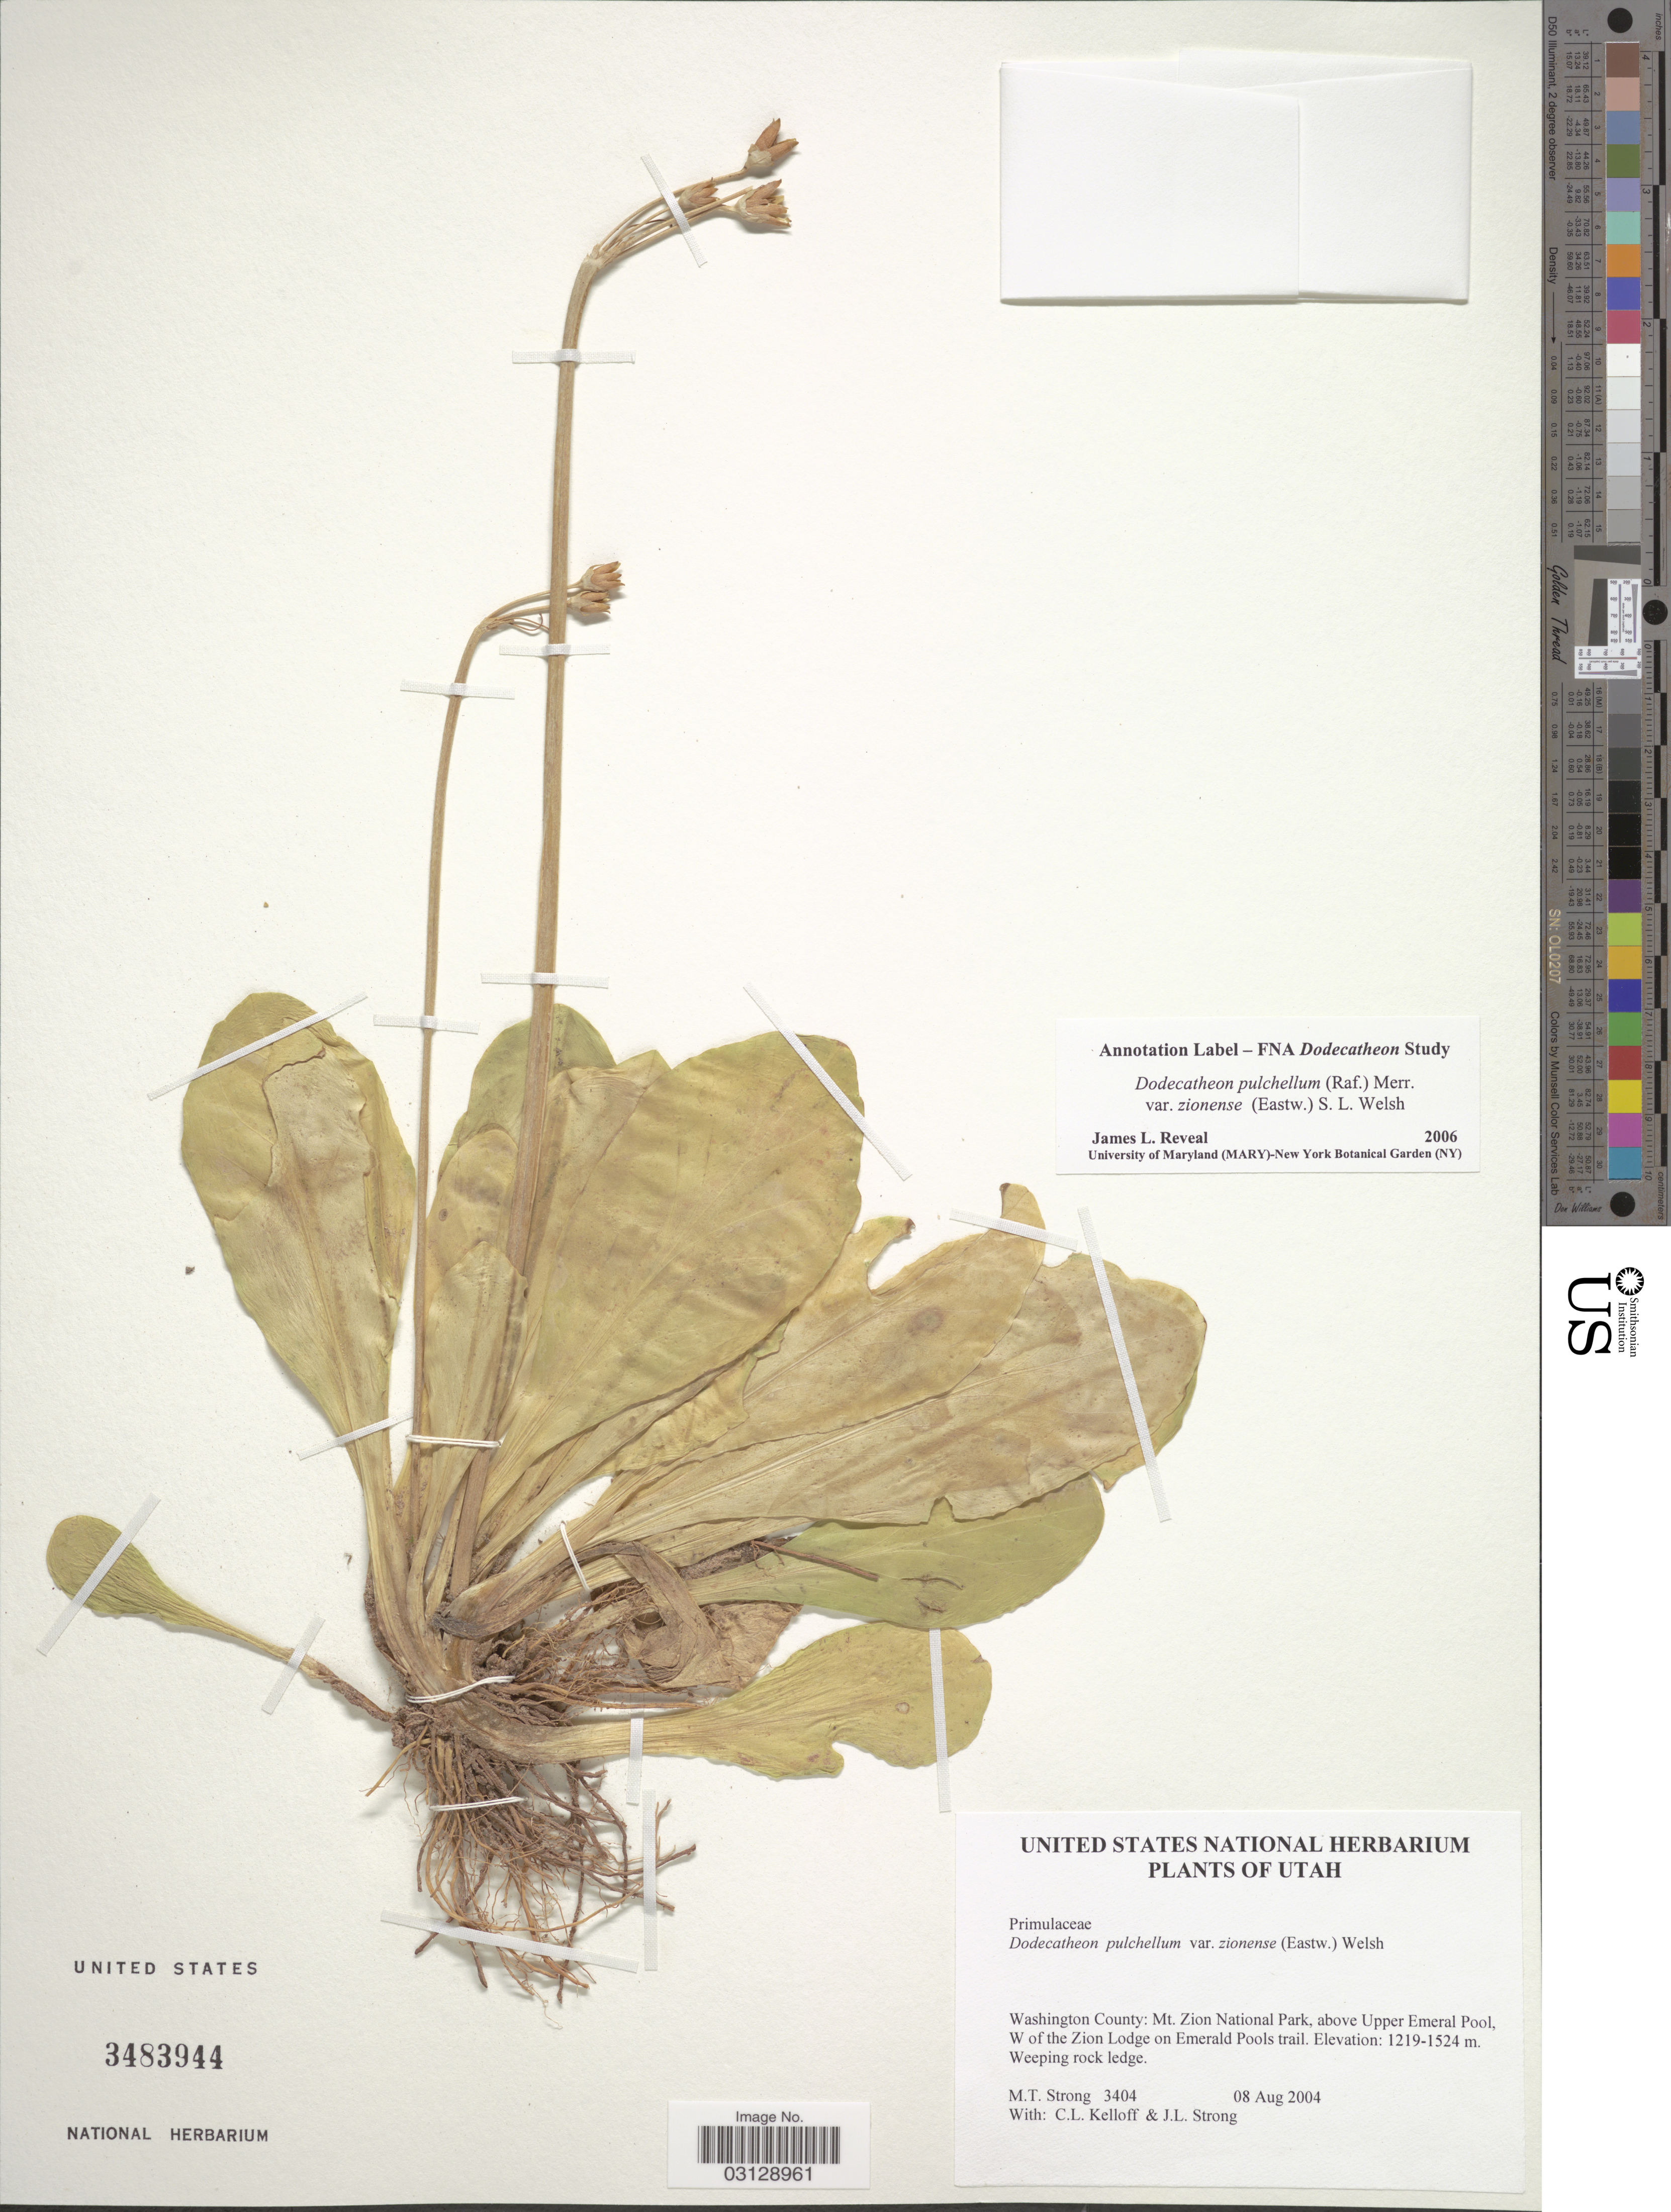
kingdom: Plantae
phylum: Tracheophyta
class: Magnoliopsida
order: Ericales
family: Primulaceae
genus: Dodecatheon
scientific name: Dodecatheon pulchellum var. zionense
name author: (Eastw.) Welsh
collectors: M. T. Strong, C. L. Kelloff & J. L. Strong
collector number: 3404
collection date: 2004-08-08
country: United States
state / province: Utah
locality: Washington County: Mt. Zion National Park, above Upper Emeral Pool, W of the Zion Lodge on Emerald Pools trail.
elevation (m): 1219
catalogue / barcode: US 3483944